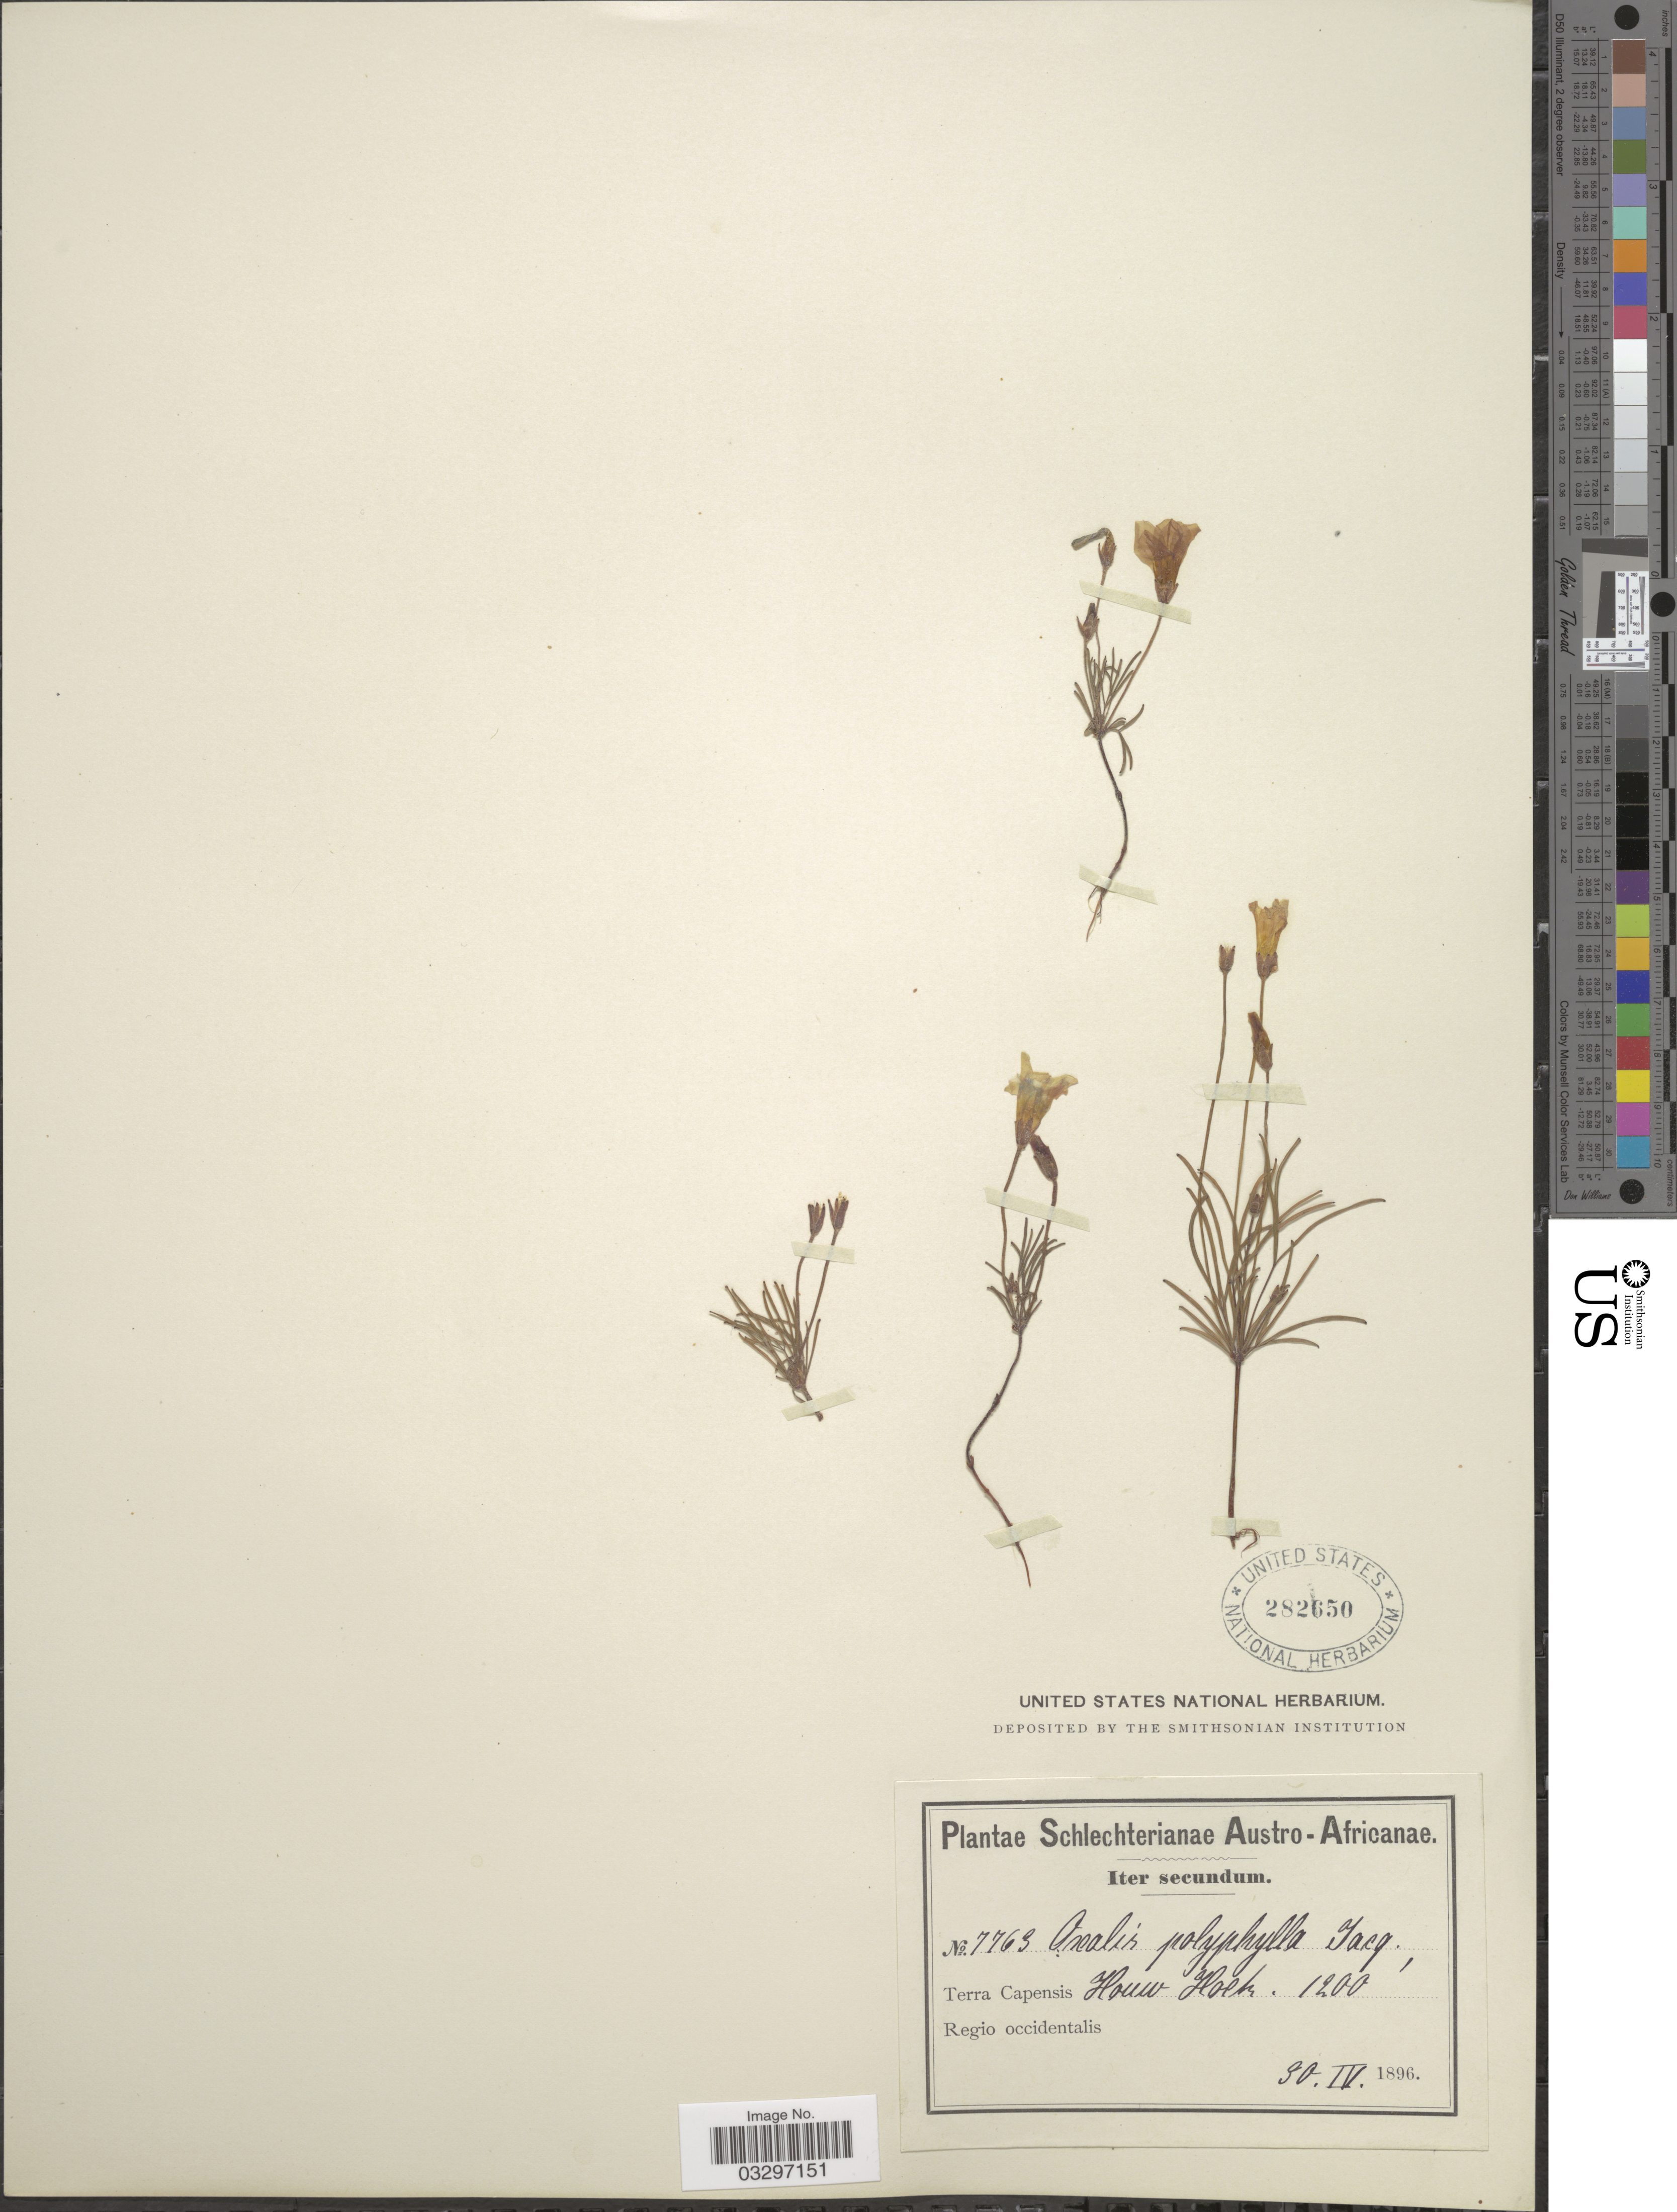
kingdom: Plantae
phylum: Tracheophyta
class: Magnoliopsida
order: Oxalidales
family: Oxalidaceae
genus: Oxalis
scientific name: Oxalis polyphylla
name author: Jacq.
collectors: Schlechter, --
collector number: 7763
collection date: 1896-04-30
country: South Africa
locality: Austro-Africanae, Terra Capensis Houw Hoek, Regio occidentalis.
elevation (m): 366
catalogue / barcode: US 282650